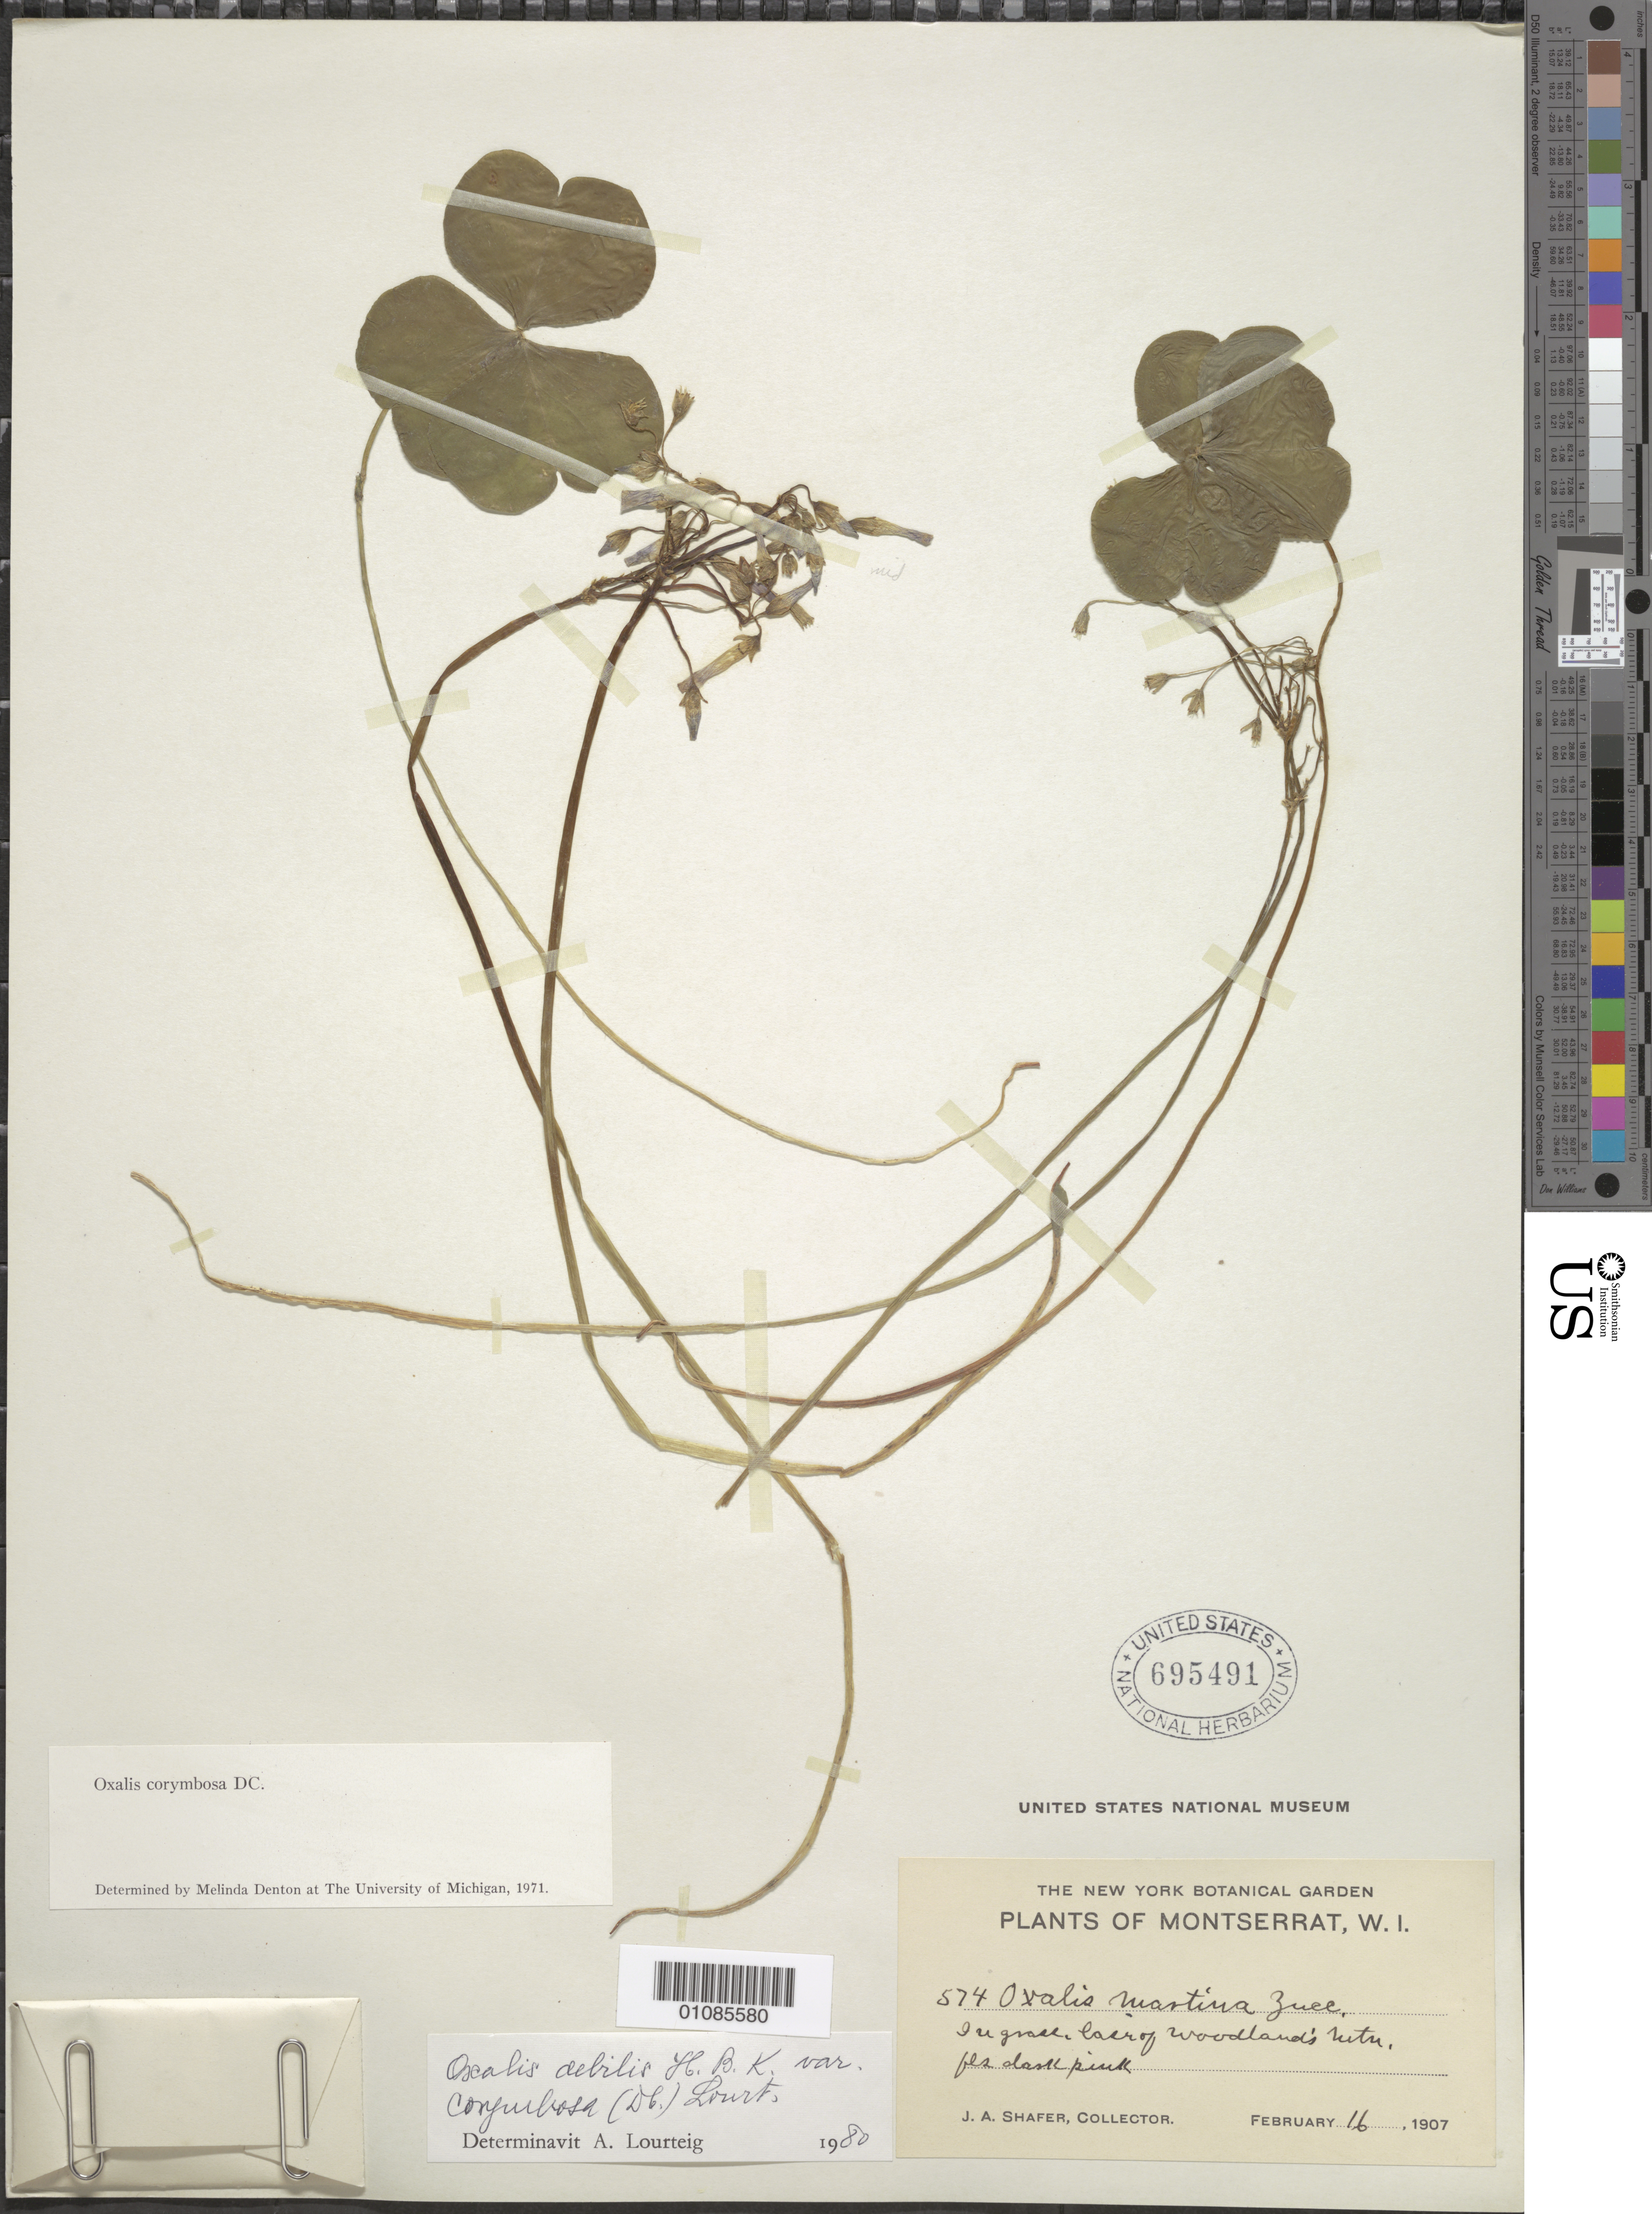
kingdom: Plantae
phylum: Tracheophyta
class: Magnoliopsida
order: Oxalidales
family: Oxalidaceae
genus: Oxalis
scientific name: Oxalis debilis var. corymbosa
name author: (DC.) Lourteig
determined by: Lourteig, A.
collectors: J. A. Shafer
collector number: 574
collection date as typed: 16 Feb 1907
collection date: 1907-02-16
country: Montserrat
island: Montserrat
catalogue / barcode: US 695491